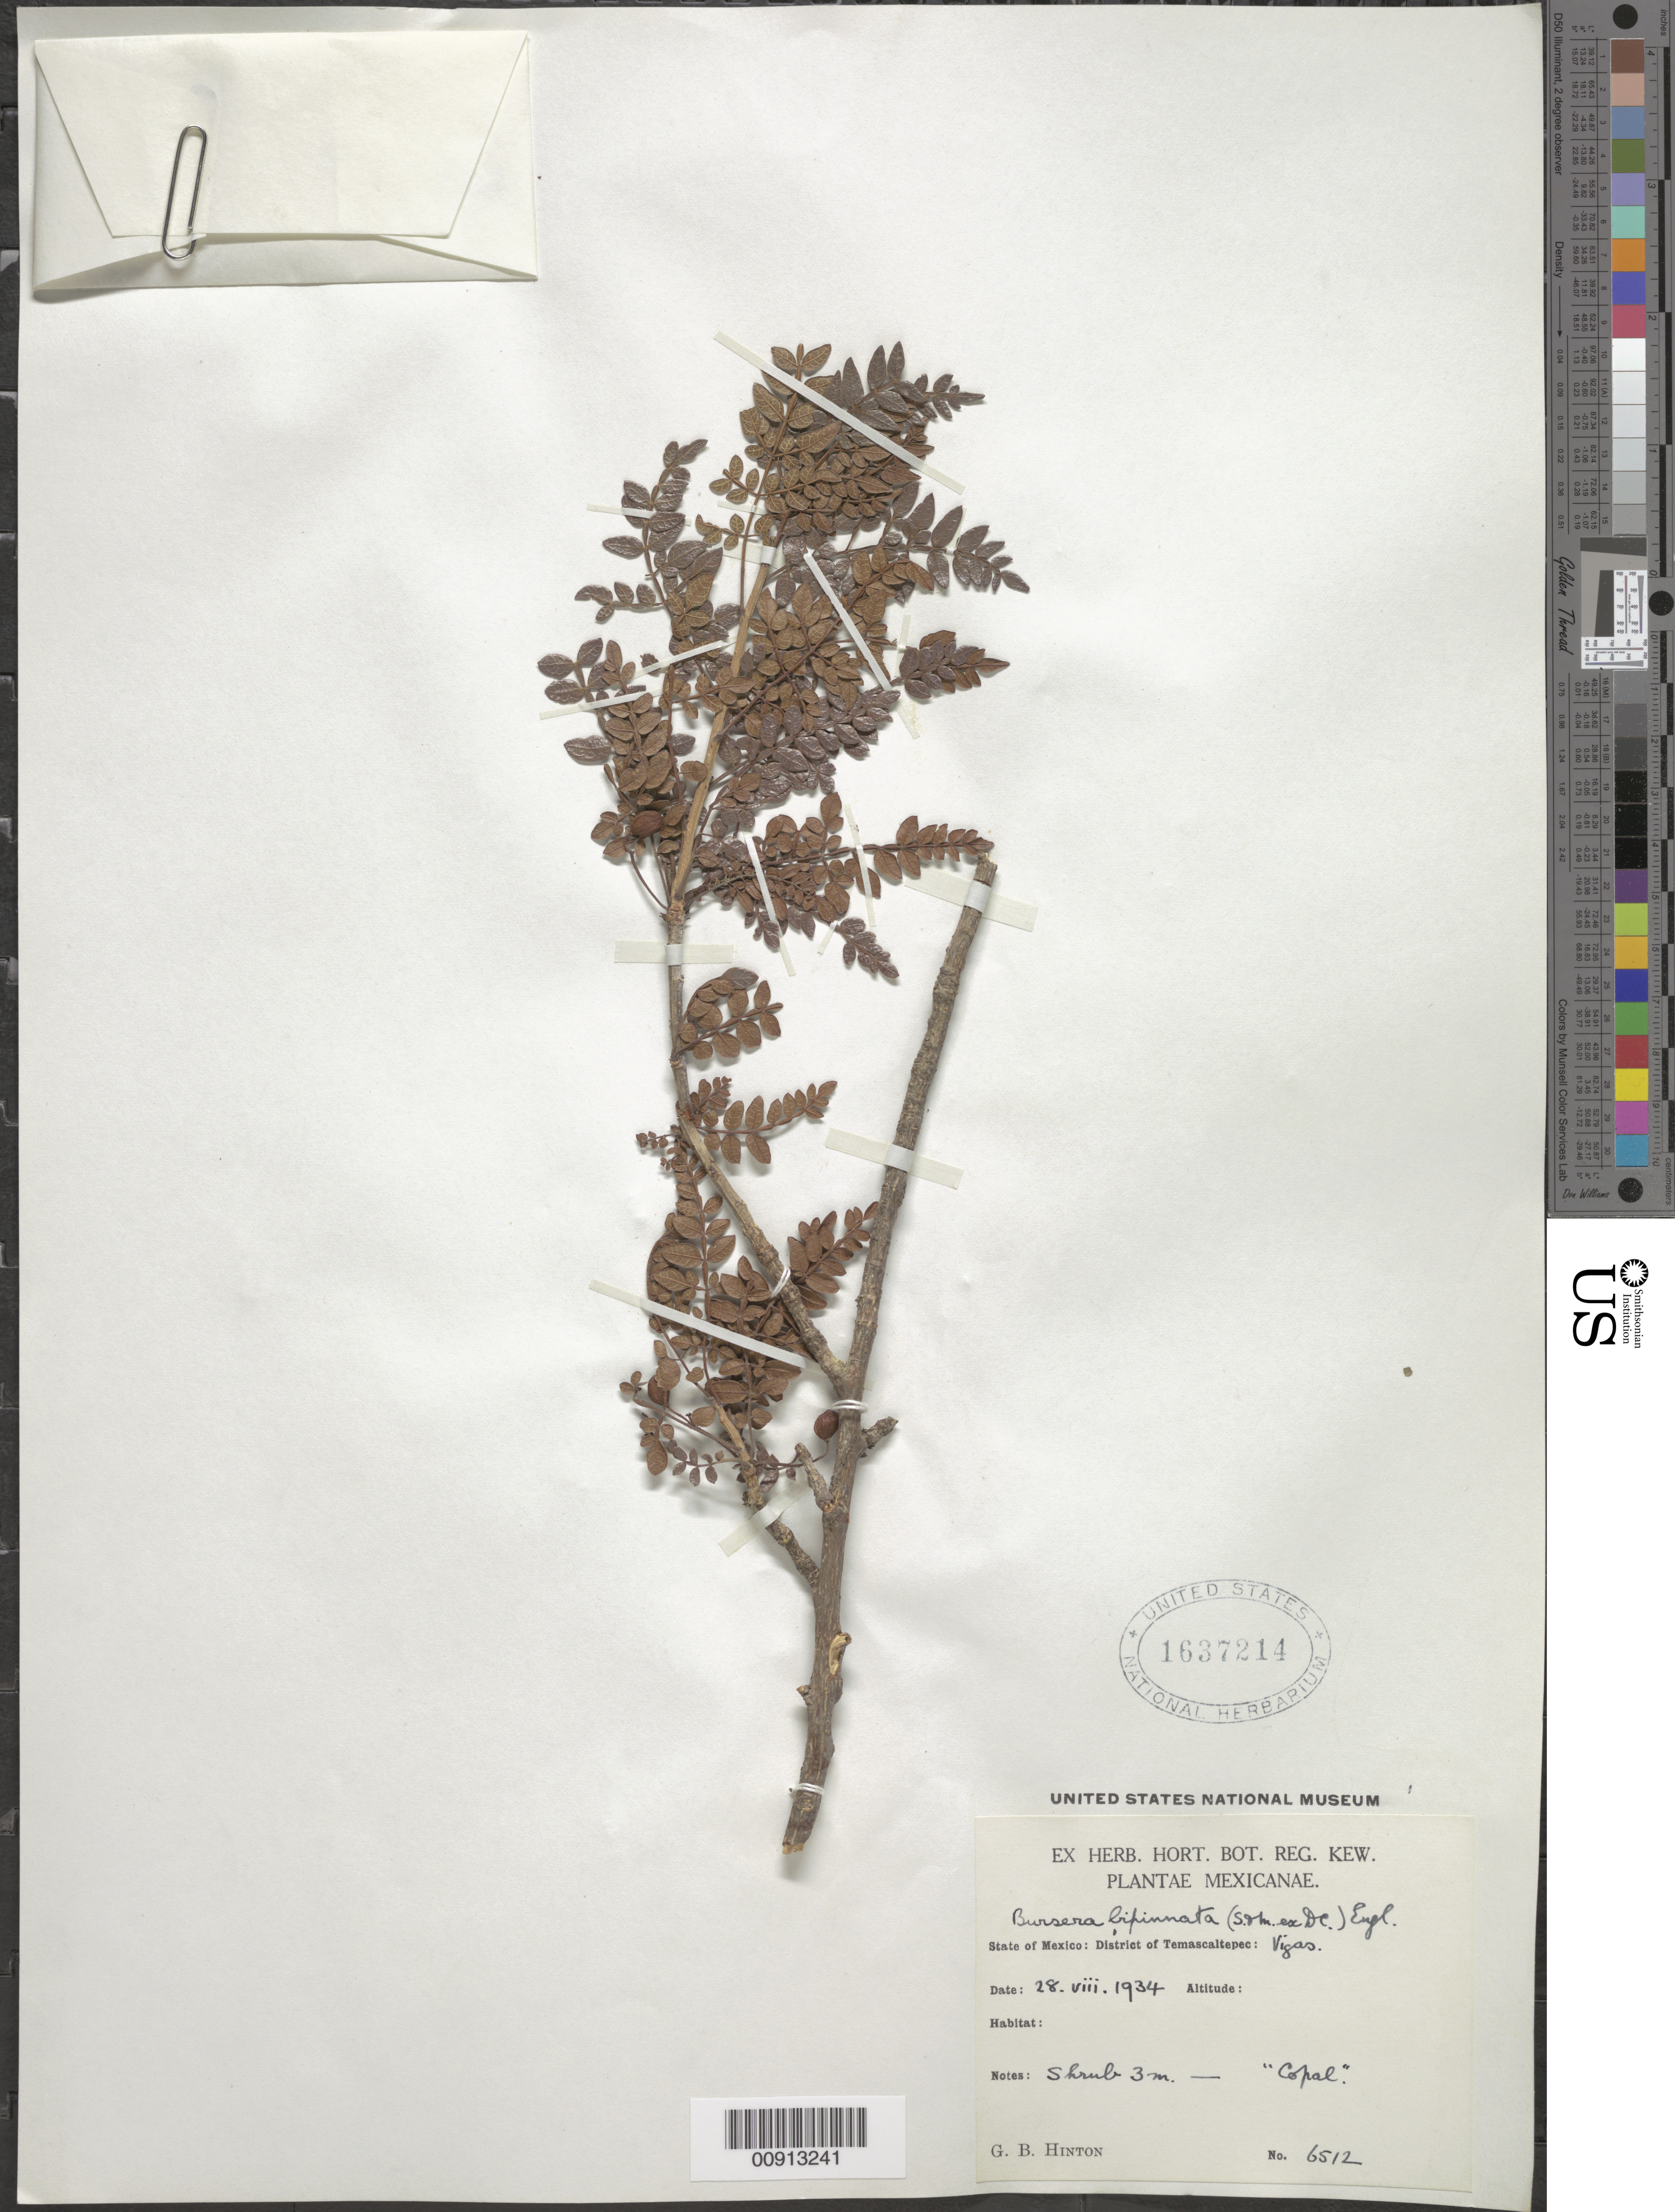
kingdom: Plantae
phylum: Tracheophyta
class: Magnoliopsida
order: Sapindales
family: Burseraceae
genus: Bursera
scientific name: Bursera bipinnata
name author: Engl.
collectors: G. B. Hinton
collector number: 6512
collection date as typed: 28 Aug 1934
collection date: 1934-08-28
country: Mexico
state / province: México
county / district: Temascaltepec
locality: State of Mexico: District of Temascaltepec: Vigas.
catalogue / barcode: US 1637214